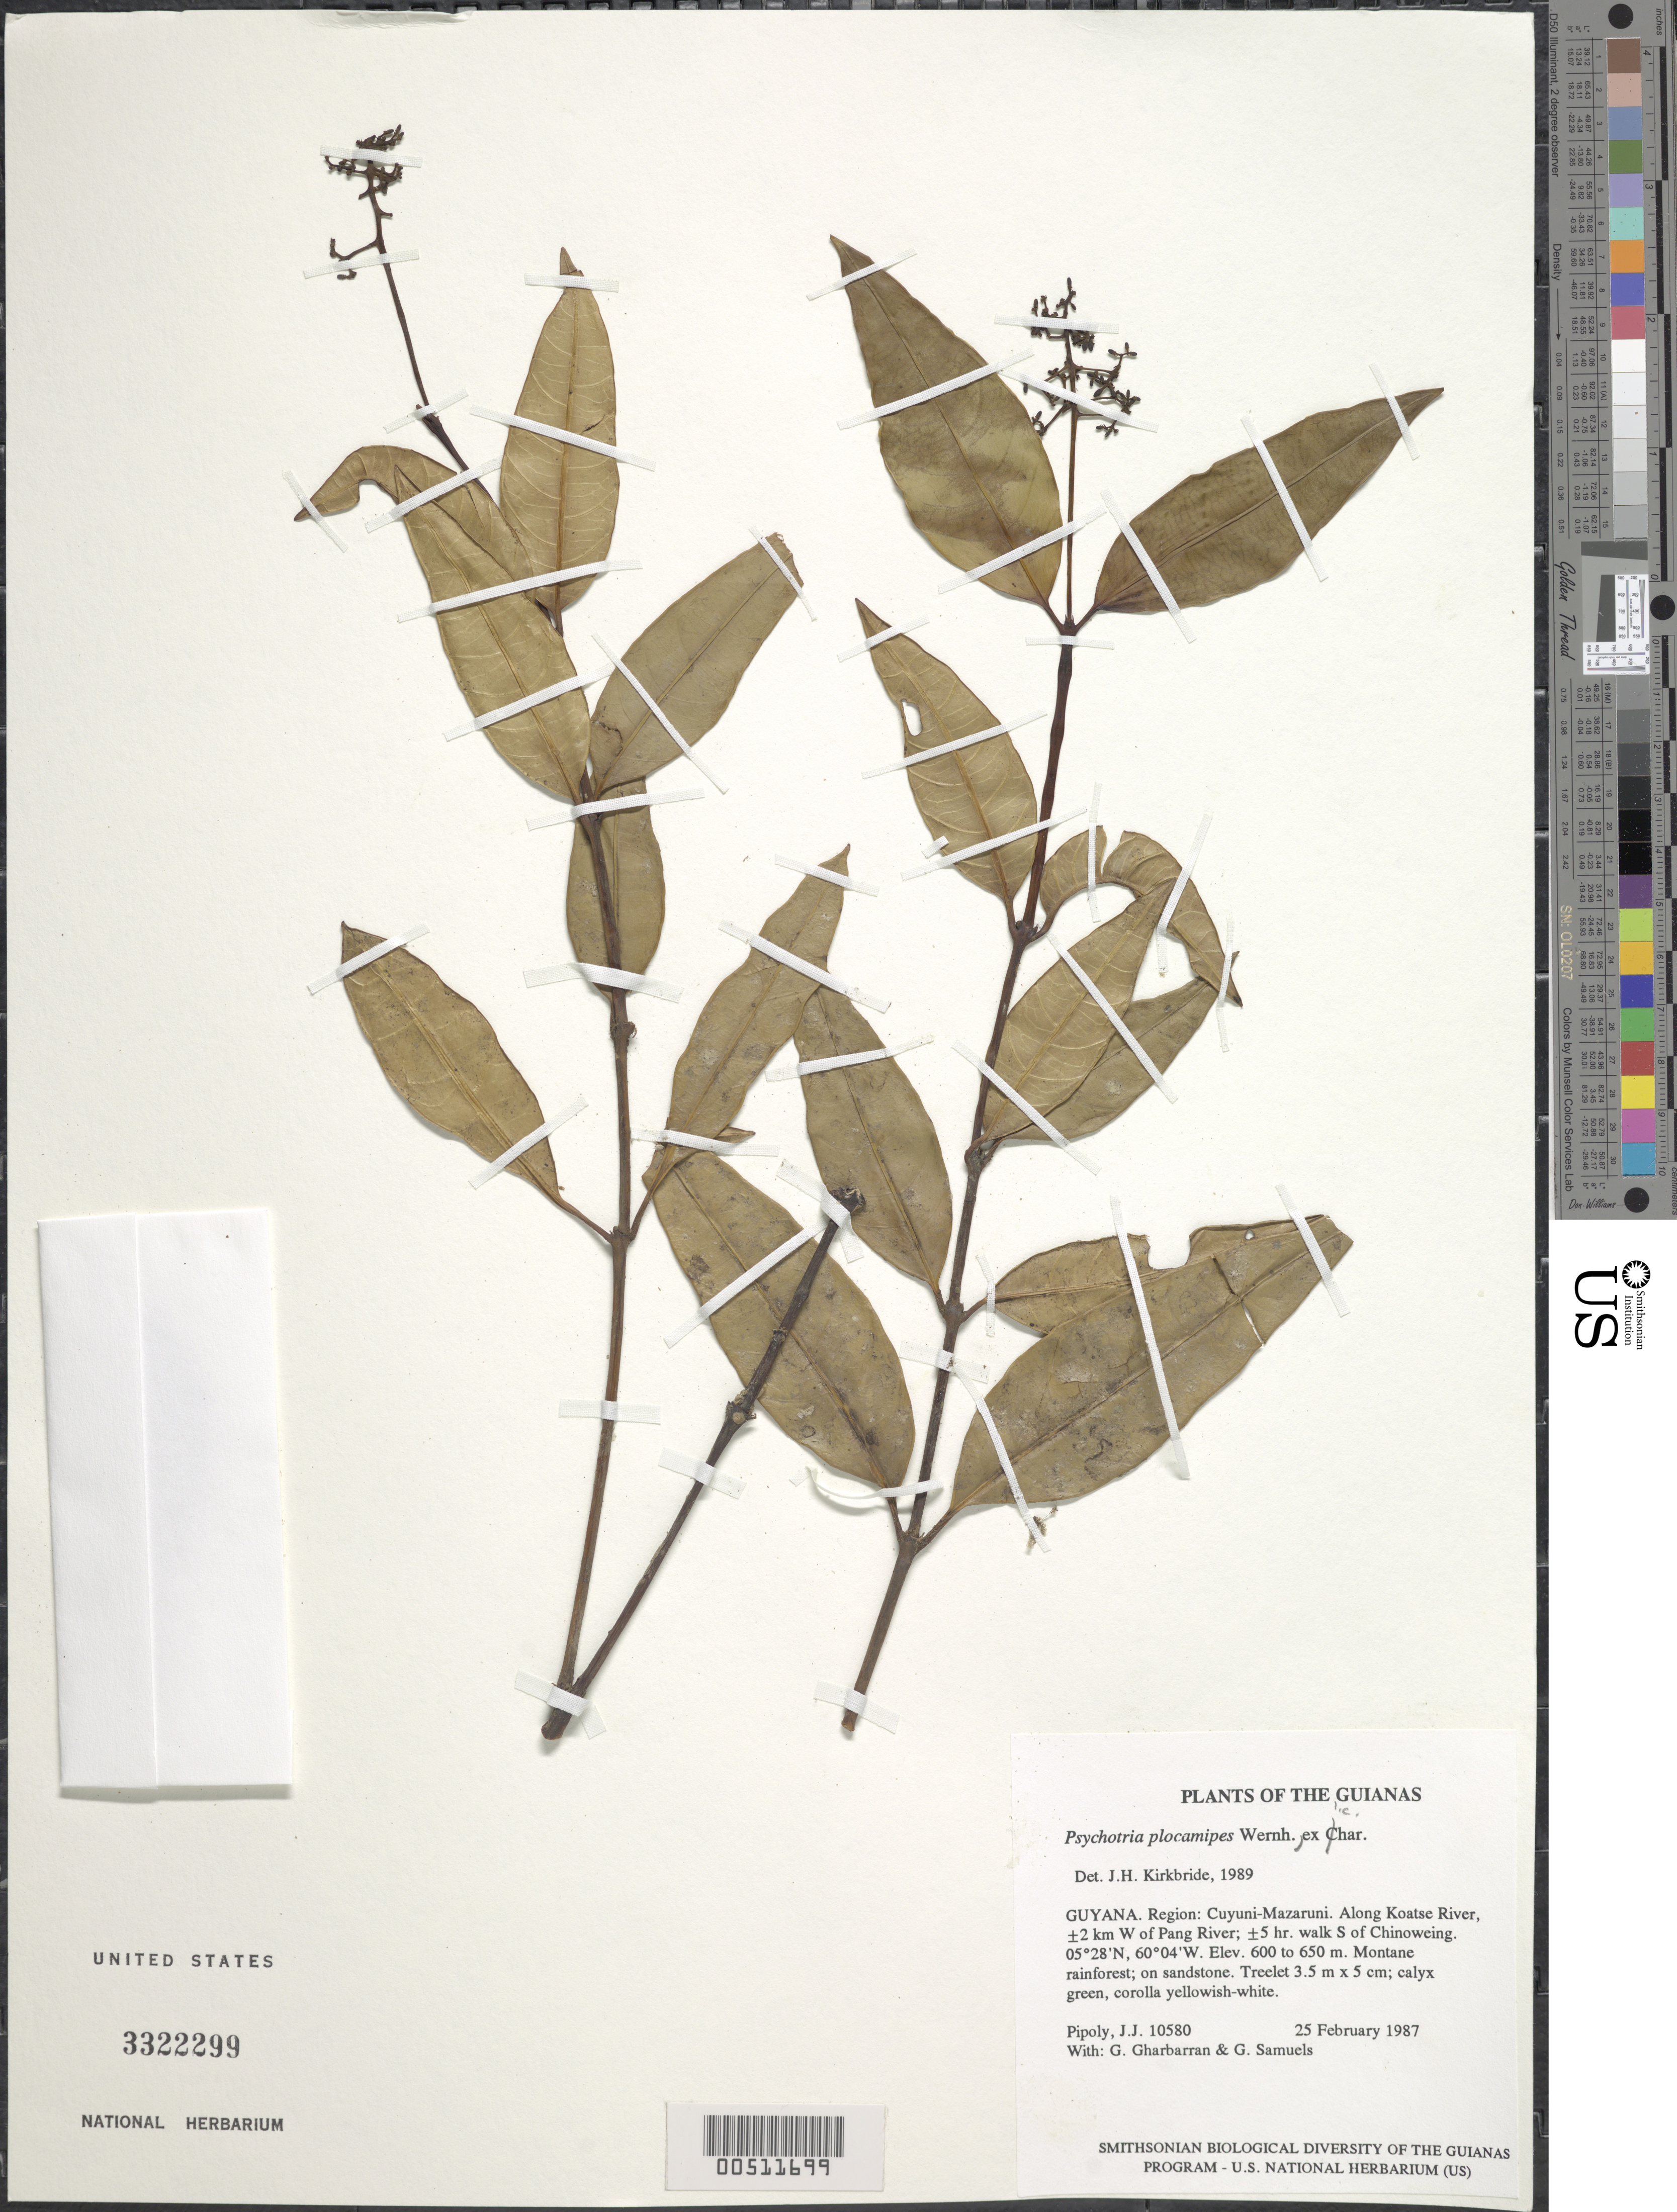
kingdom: Plantae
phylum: Tracheophyta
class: Magnoliopsida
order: Gentianales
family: Rubiaceae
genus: Palicourea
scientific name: Palicourea plocamipes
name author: (Wernham) Delprete & J.H. Kirkbr.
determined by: Kirkbride, J. H., Jr.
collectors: J. J. Pipoly, G. Gharbarran & G. Samuels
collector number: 10580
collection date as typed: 25 February 1987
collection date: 1987-02-25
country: Guyana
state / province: Cuyuni-Mazaruni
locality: Along Koatse River, ±2 km W of Pong River; ±5 hr. walk S of Chinoweing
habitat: Montane rainforest; on sandstone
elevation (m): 600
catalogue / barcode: US 3322299